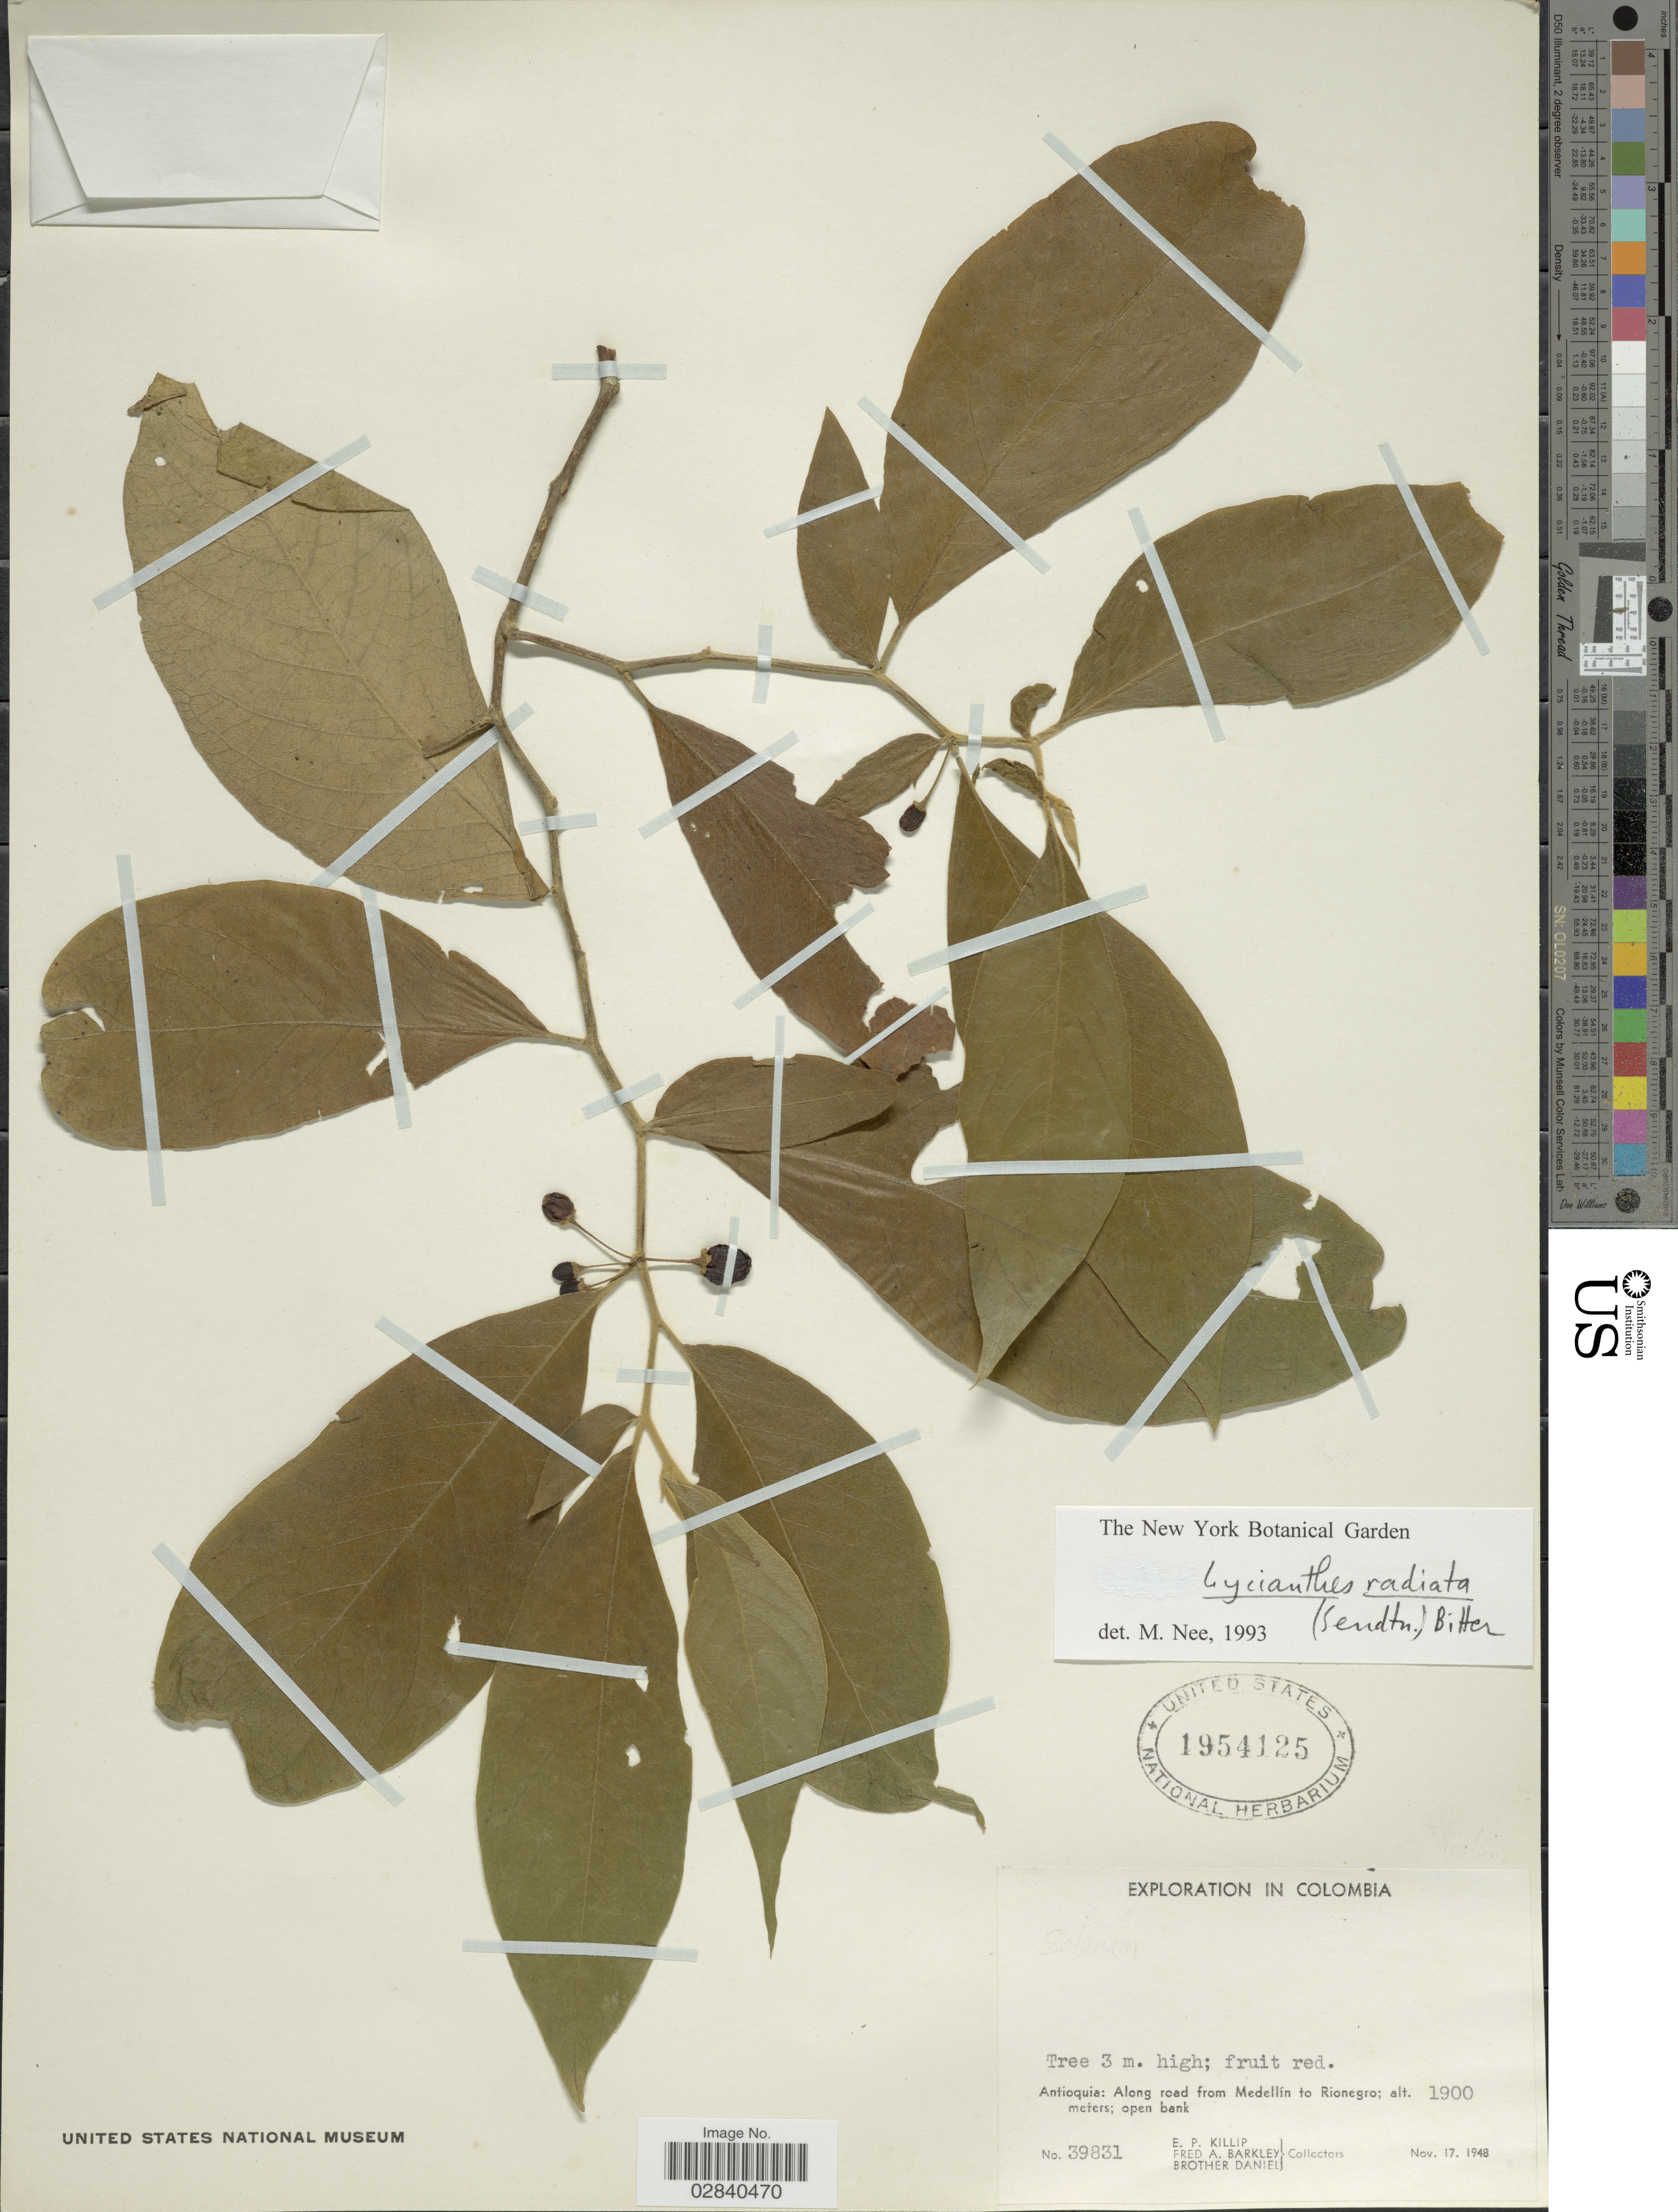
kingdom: Plantae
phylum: Tracheophyta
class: Magnoliopsida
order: Solanales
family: Solanaceae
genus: Lycianthes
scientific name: Lycianthes radiata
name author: (Sendtn.) Bitter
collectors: E. P. Killip, F. A. Barkley & Bro. Daniel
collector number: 39831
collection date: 1948-11-17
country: Colombia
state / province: Antioquia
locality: Antioquia: Along road from Medellín to Rionegro.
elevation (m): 1900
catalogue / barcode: US 1954125